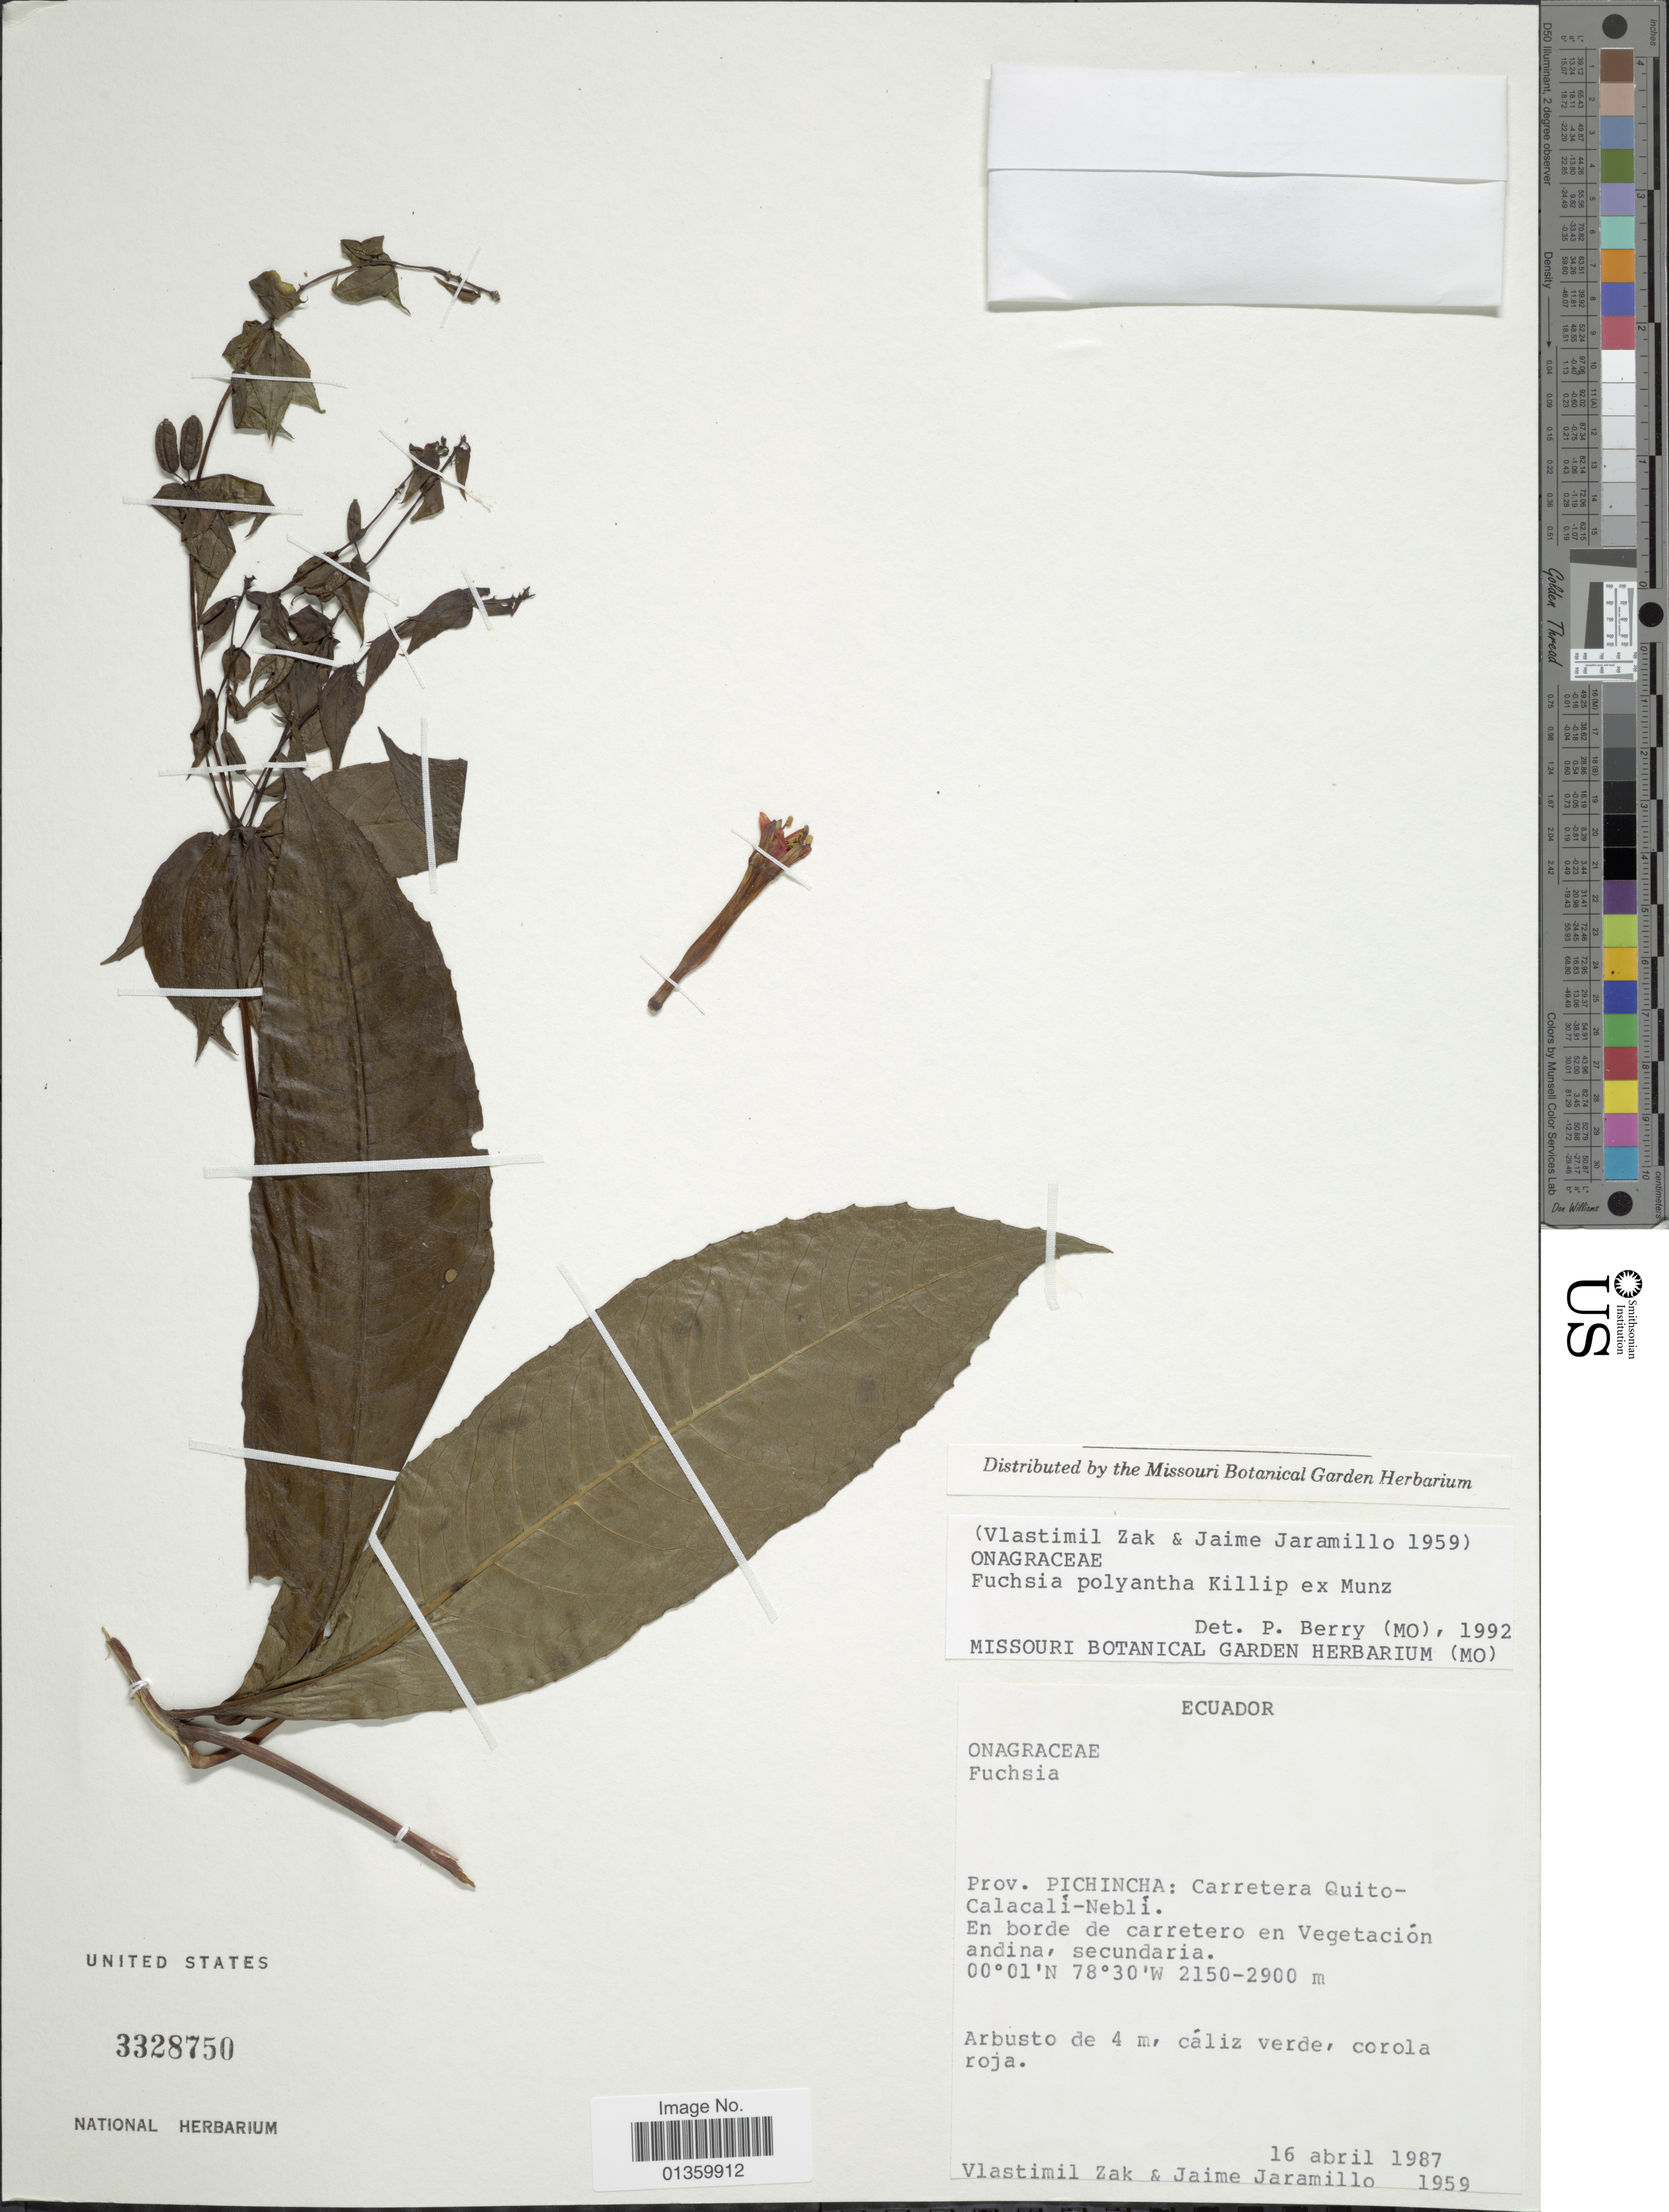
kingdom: Plantae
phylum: Tracheophyta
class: Magnoliopsida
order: Myrtales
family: Onagraceae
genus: Fuchsia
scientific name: Fuchsia polyantha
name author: Killip ex Munz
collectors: V. Zak & J. L. Jaramillo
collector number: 1959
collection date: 1987-04-16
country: Ecuador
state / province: Pichincha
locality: Carretera Quito-Calcali-Neblí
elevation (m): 2150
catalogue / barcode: US 3328750